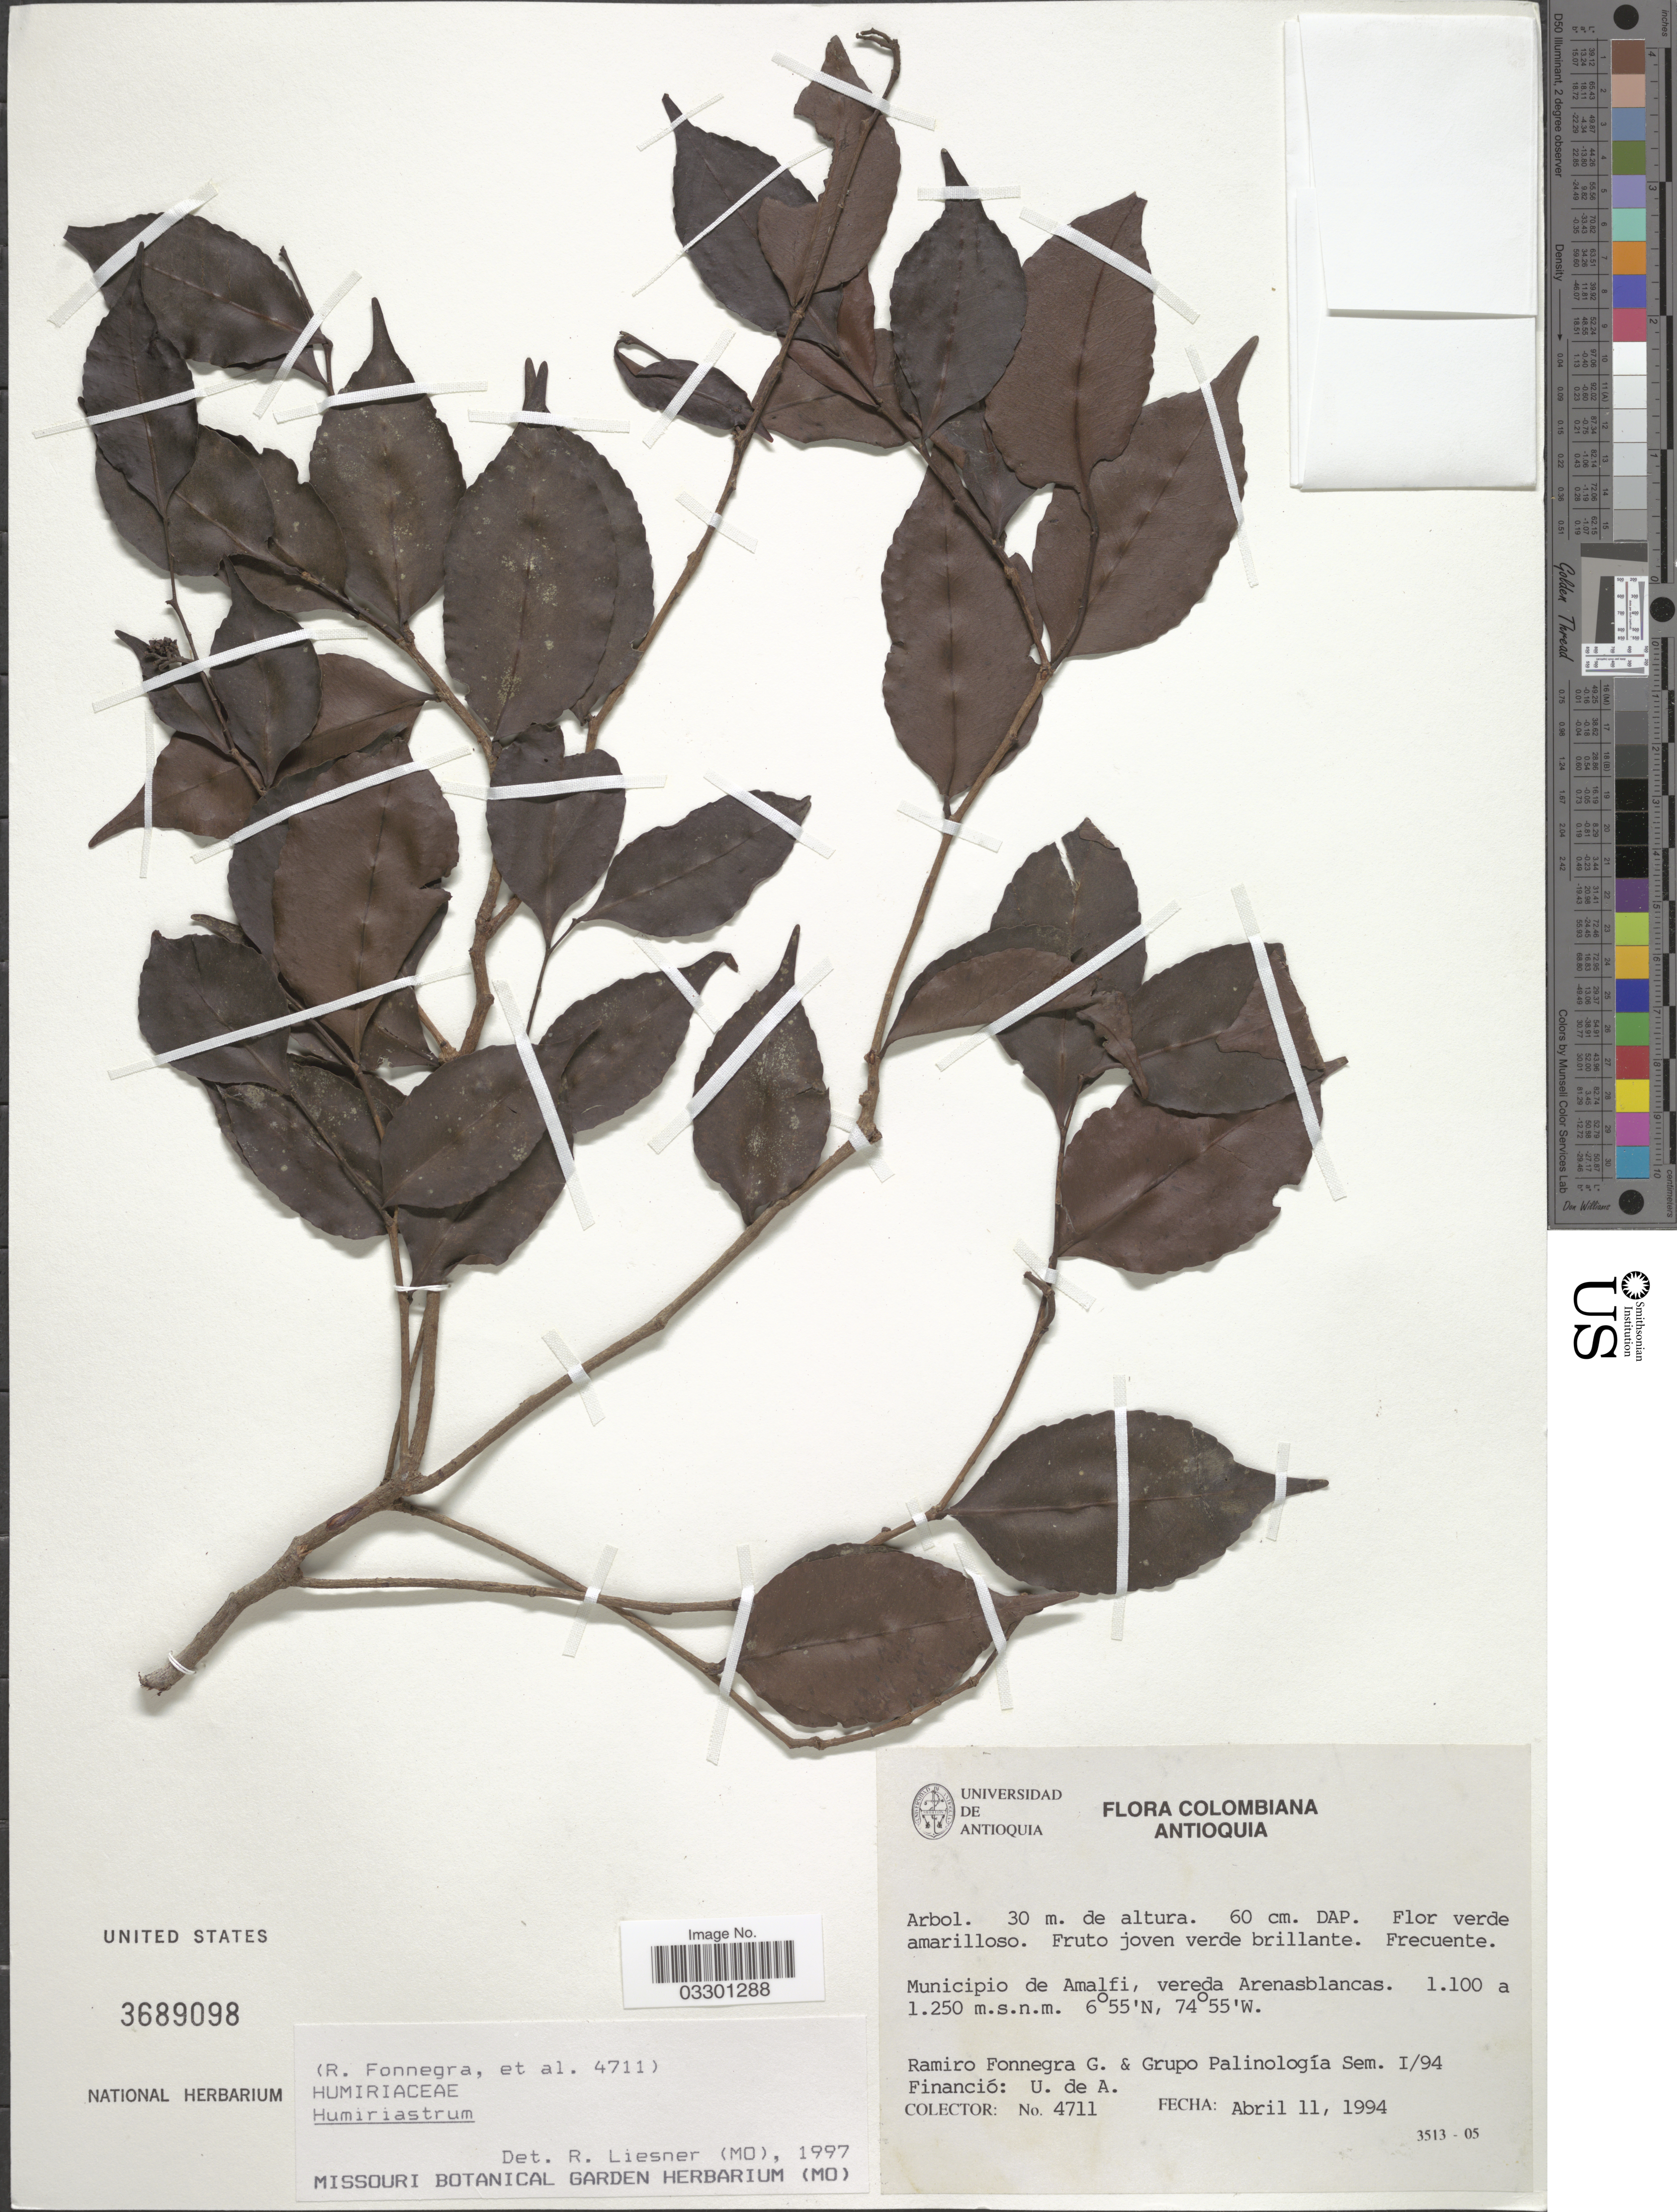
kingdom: Plantae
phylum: Tracheophyta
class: Magnoliopsida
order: Malpighiales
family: Humiriaceae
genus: Humiriastrum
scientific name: Humiriastrum sp.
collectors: R. Fonnegra G. & Grupo Palinología Sem. I/94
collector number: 4711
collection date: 1994-04-11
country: Colombia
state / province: Antioquia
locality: Municipio de Amalfi, vereda Arenasblancas.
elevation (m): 1100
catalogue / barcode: US 3689098